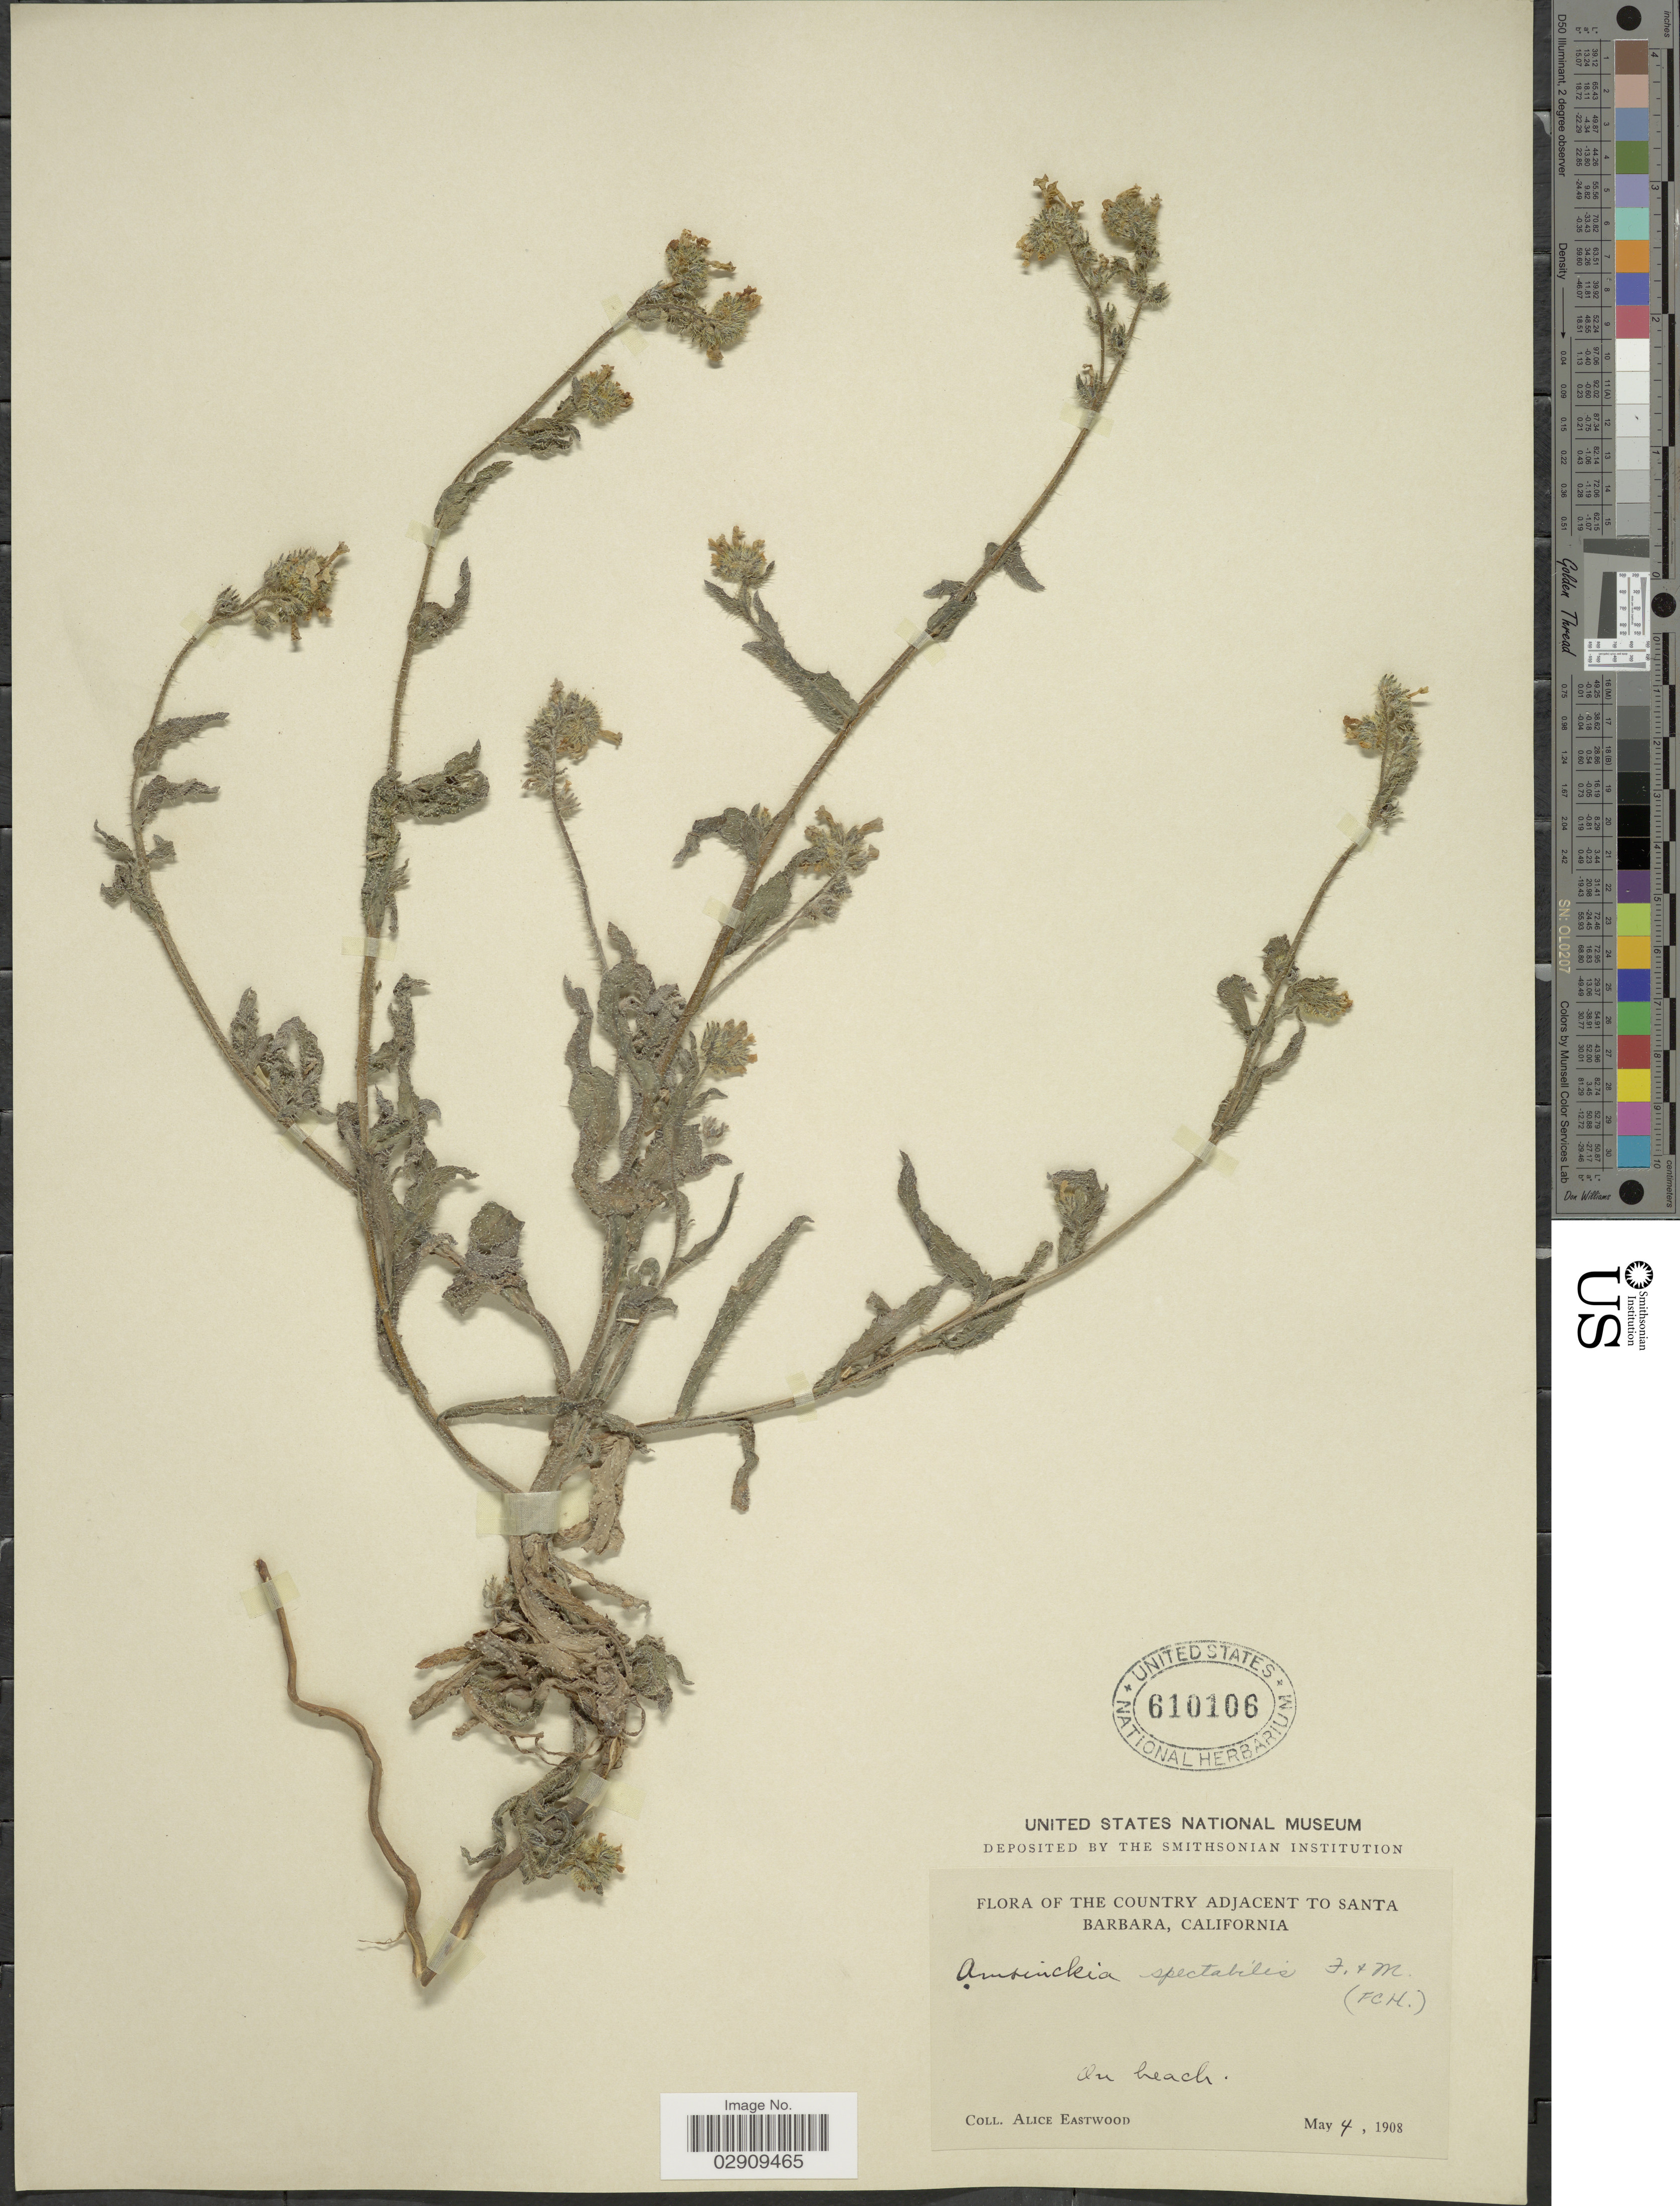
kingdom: Plantae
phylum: Tracheophyta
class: Magnoliopsida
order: Boraginales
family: Boraginaceae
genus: Amsinckia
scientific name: Amsinckia spectabilis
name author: Fisch. & C.A. Mey.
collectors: A. Eastwood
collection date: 1908-05-04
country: United States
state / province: California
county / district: Santa Barbara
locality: The Country adjacent to Santa Barbara. On beach.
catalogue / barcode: US 610106